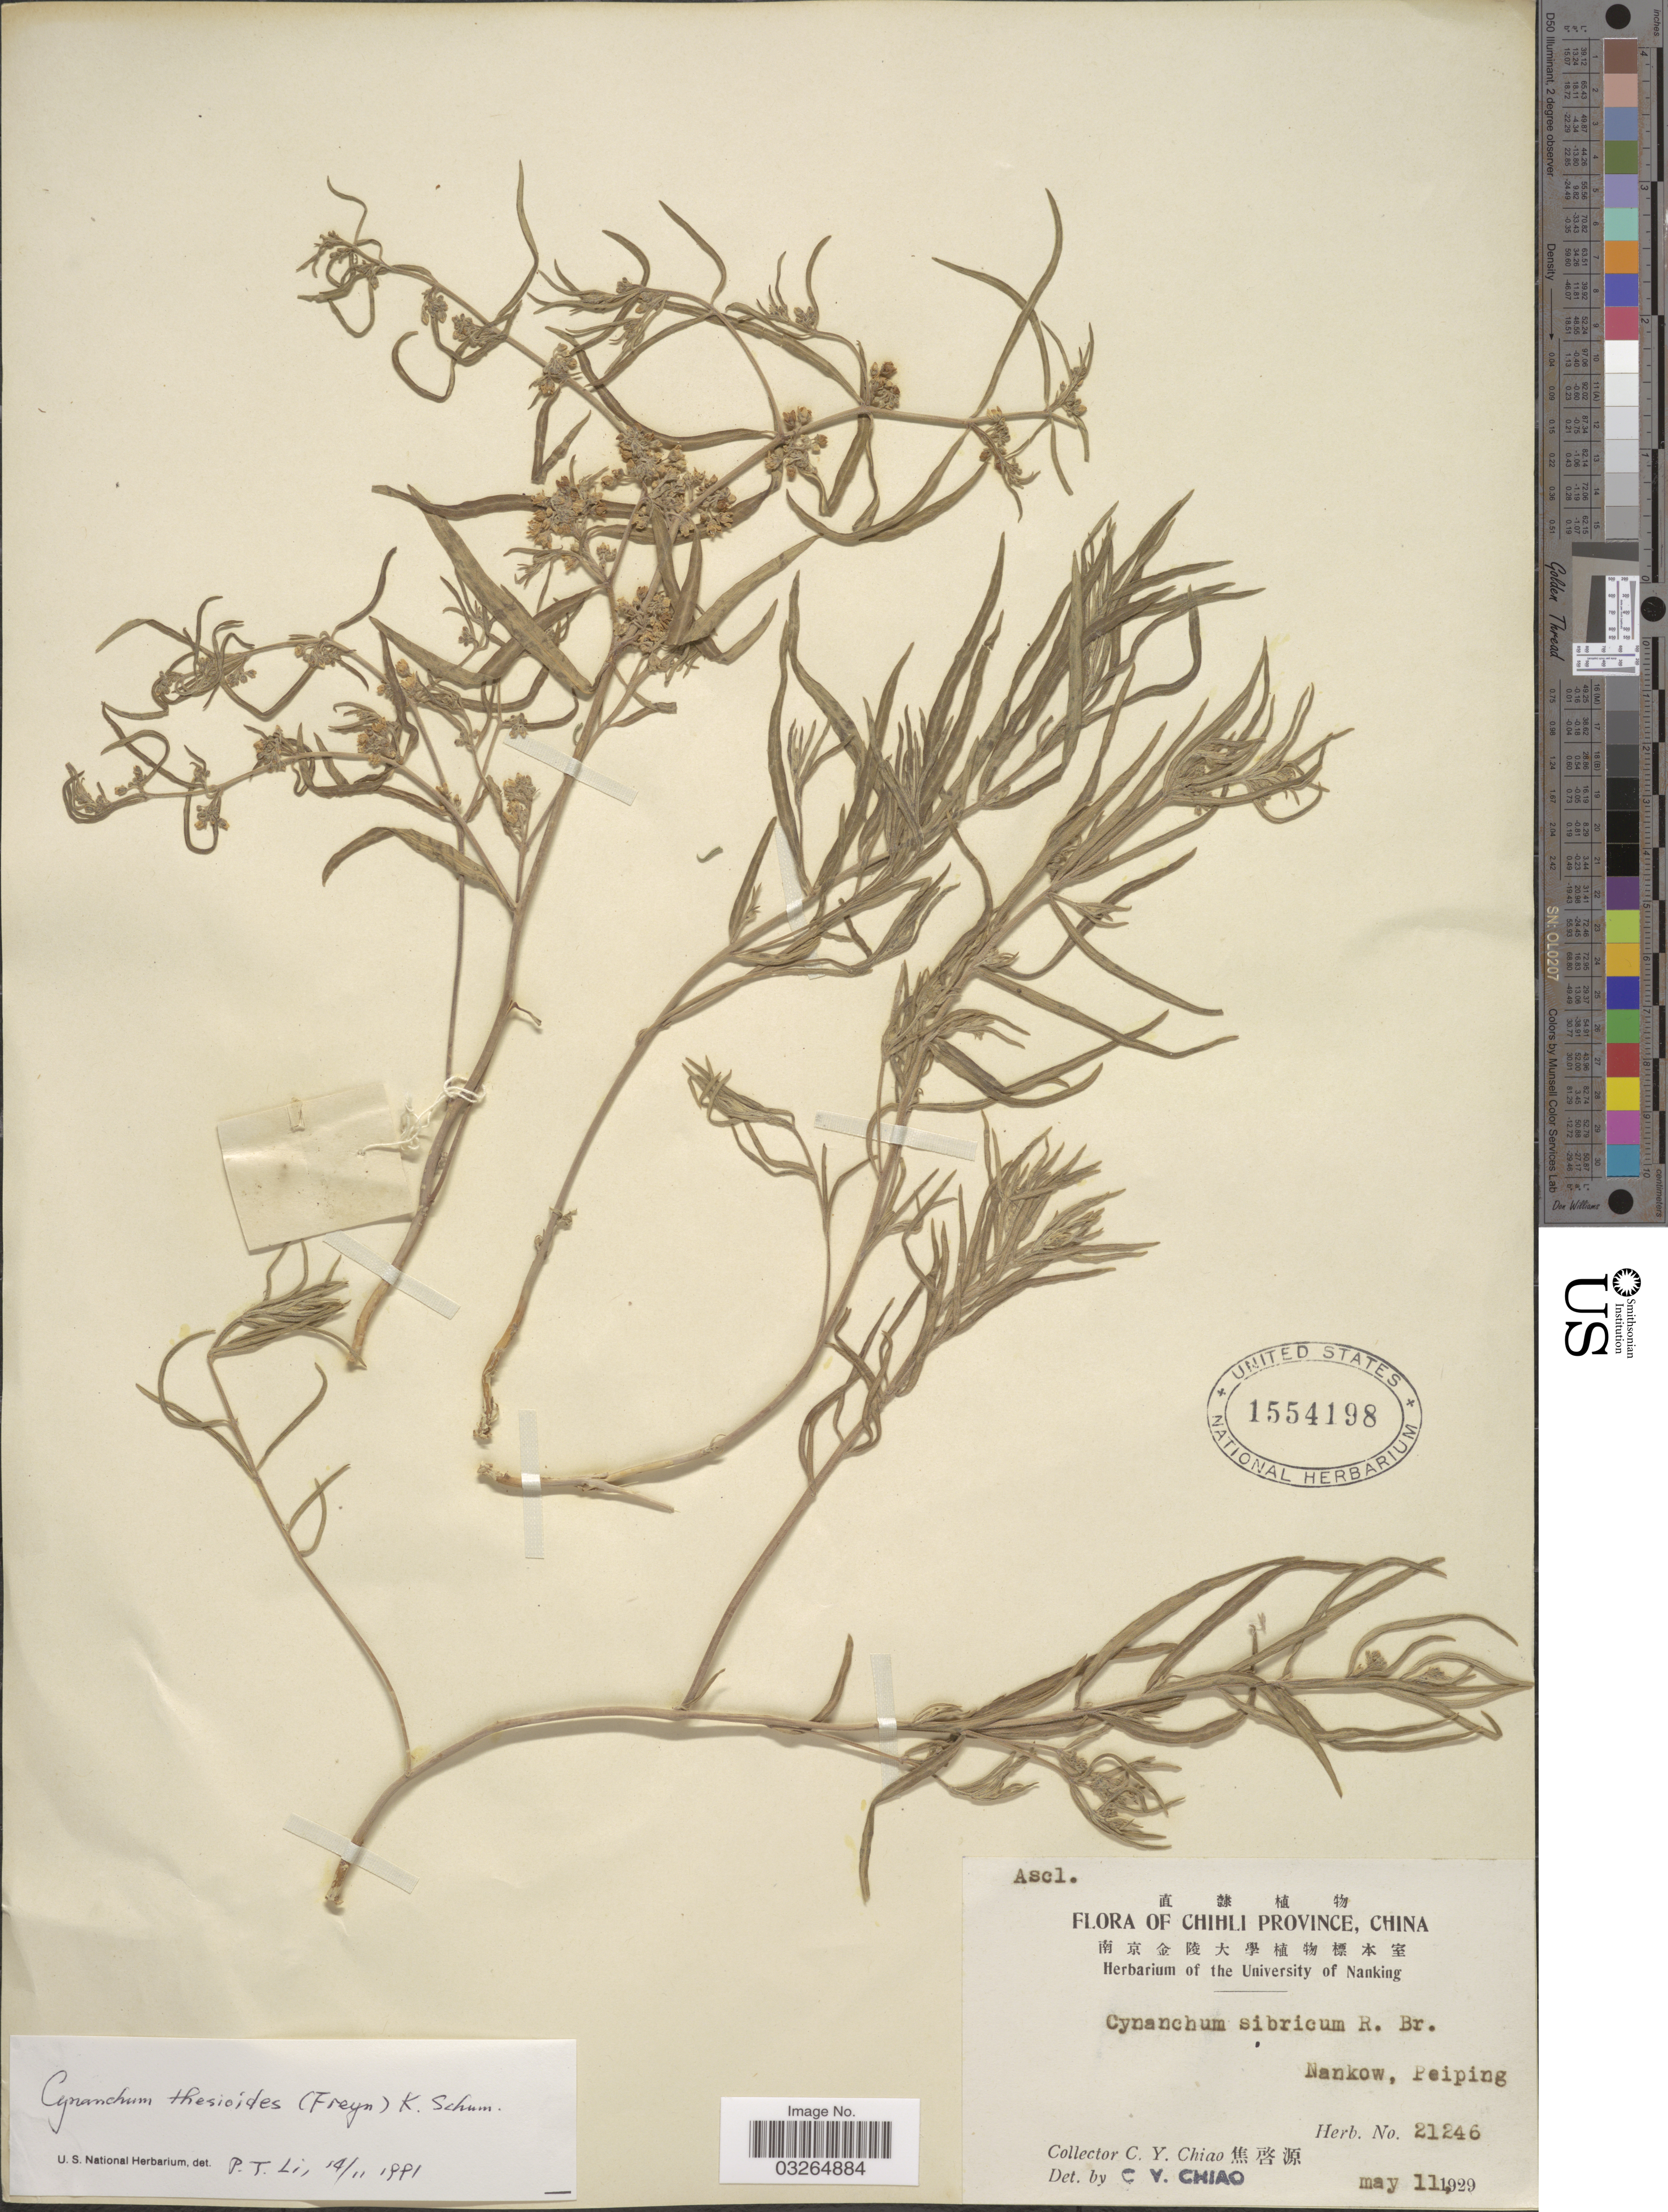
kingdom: Plantae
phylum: Tracheophyta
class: Magnoliopsida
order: Gentianales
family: Apocynaceae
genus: Cynanchum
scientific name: Cynanchum thesioides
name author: (Freyn) K. Schum.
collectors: C. Y. Chiao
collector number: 21246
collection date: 1929-05-11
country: China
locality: Chihli Province. Nankow, Peiping.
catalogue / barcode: US 1554198